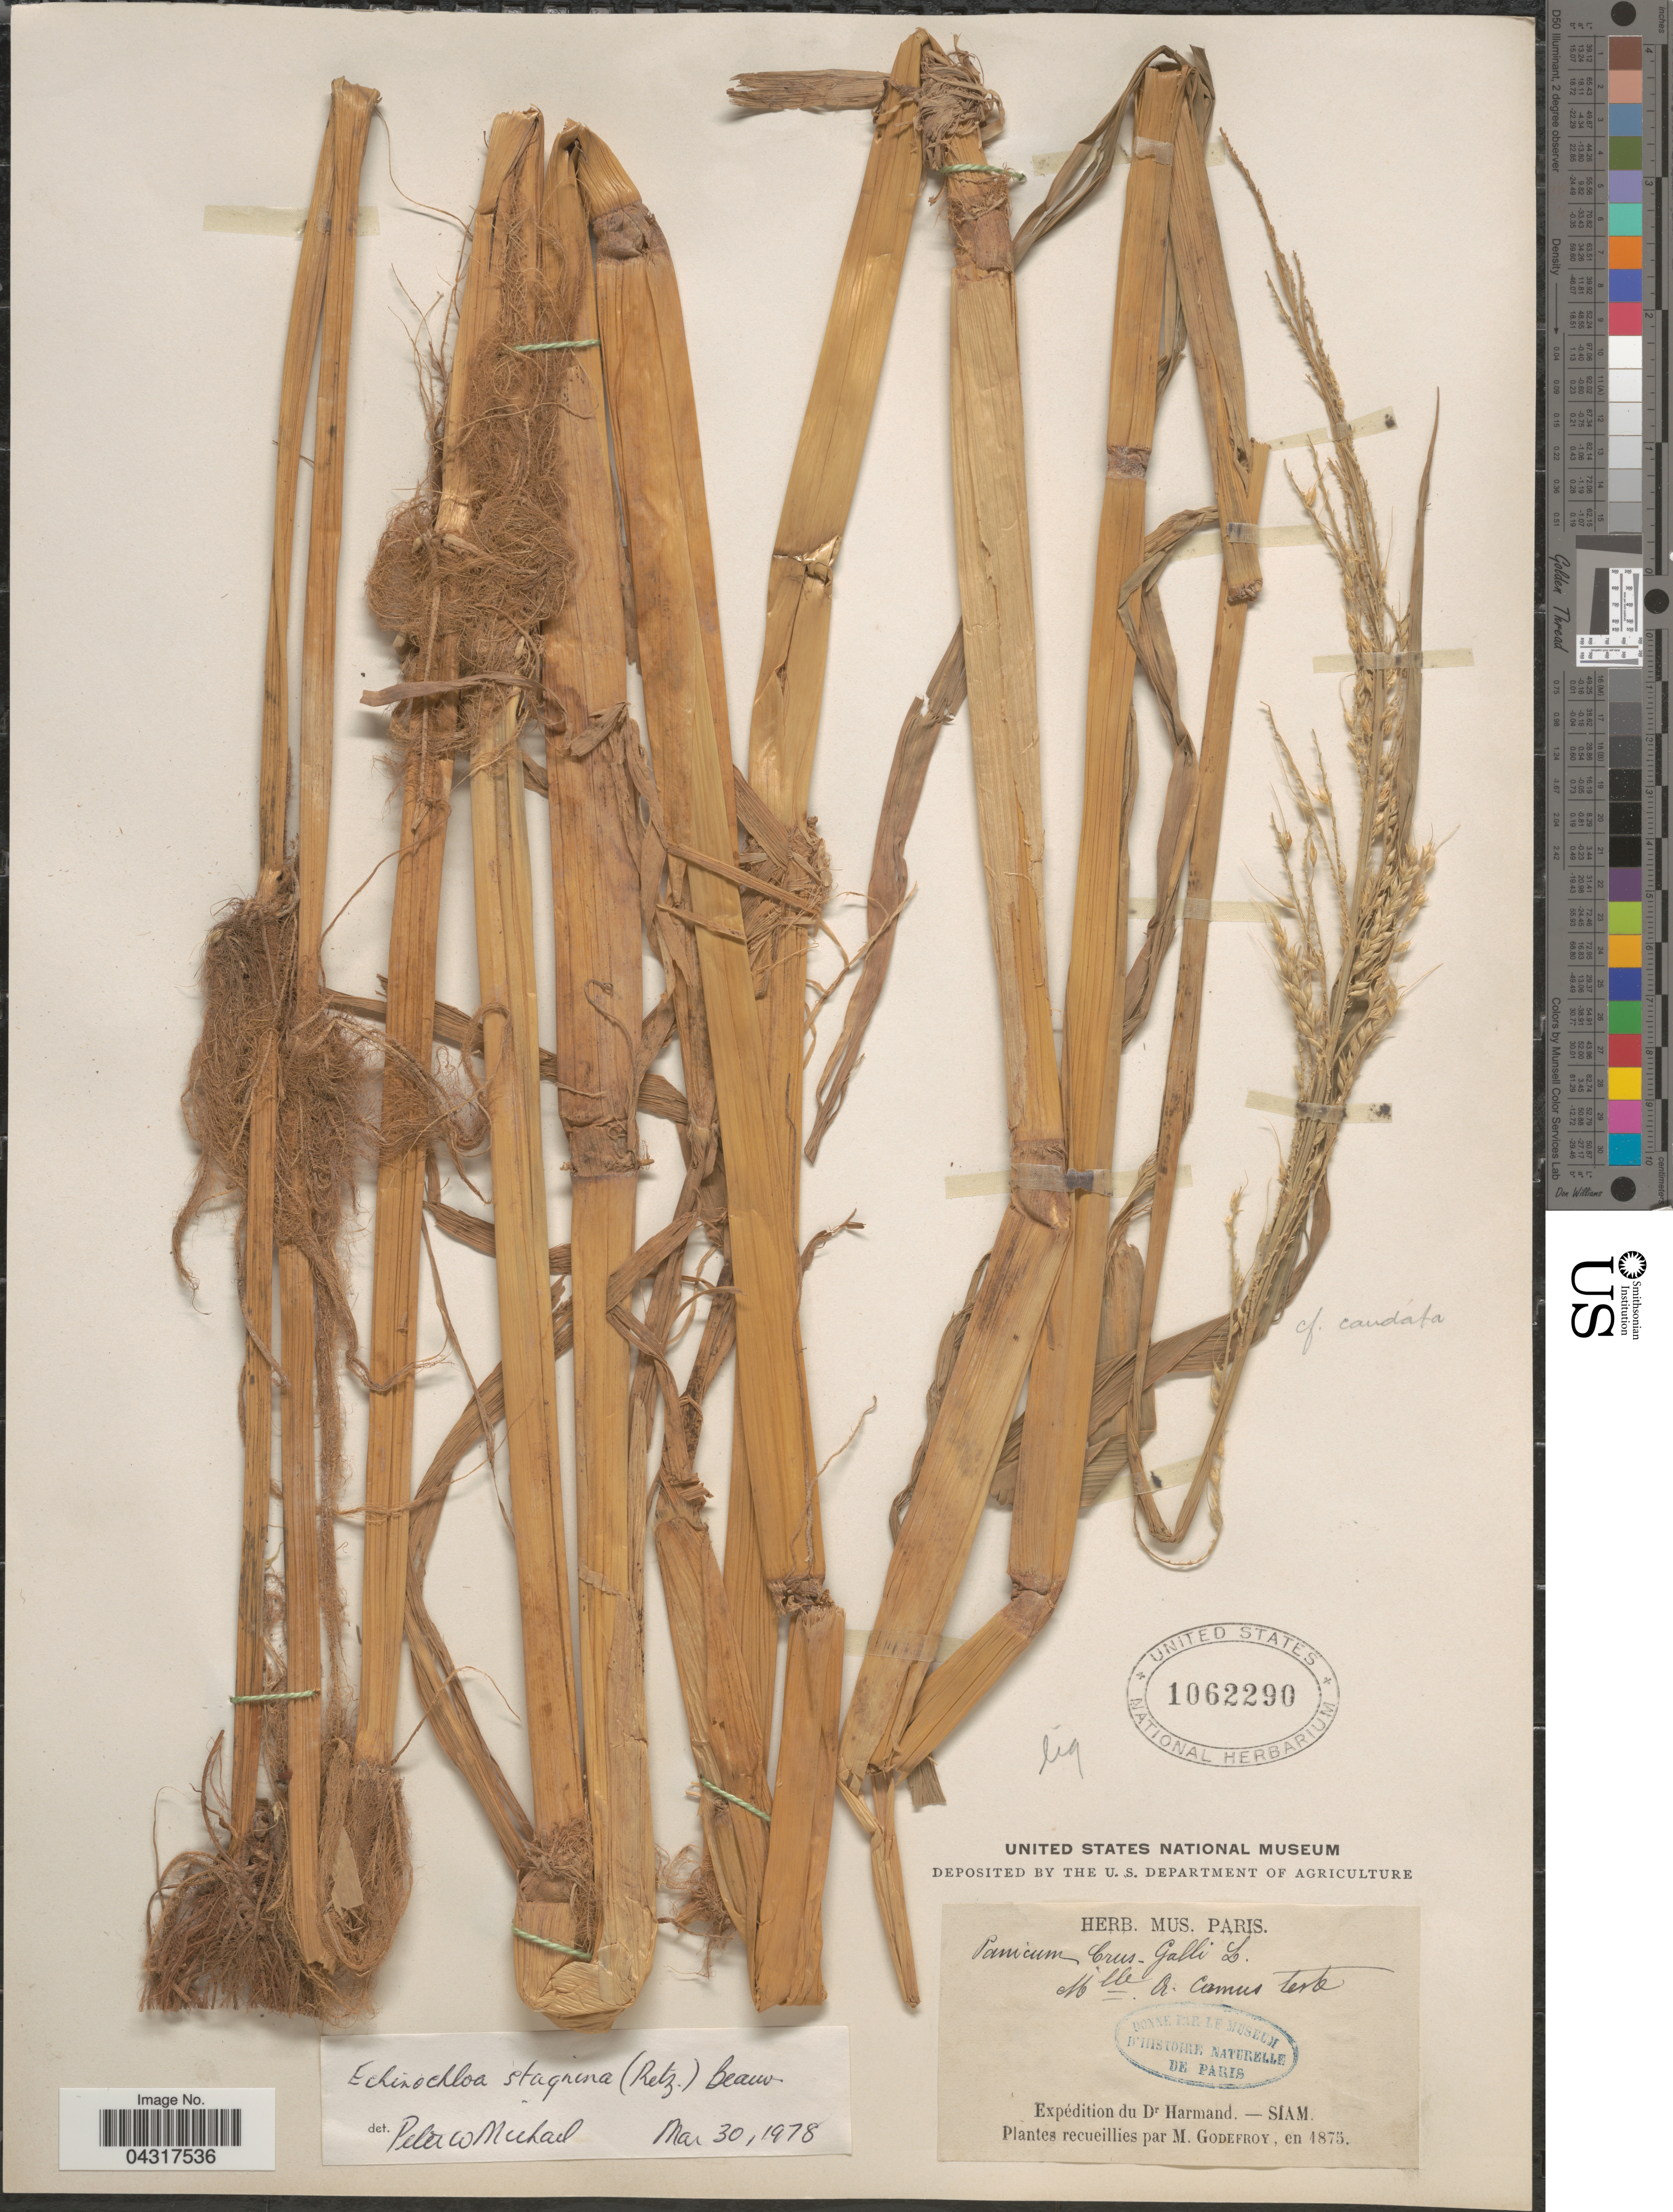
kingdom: Plantae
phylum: Tracheophyta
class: Liliopsida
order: Poales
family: Poaceae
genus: Echinochloa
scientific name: Echinochloa stagnina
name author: (Retz.) P. Beauv.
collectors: M. Godefroy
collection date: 1875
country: Thailand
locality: Expédition du Dr. Harmand. - Siam.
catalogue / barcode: US 1062290